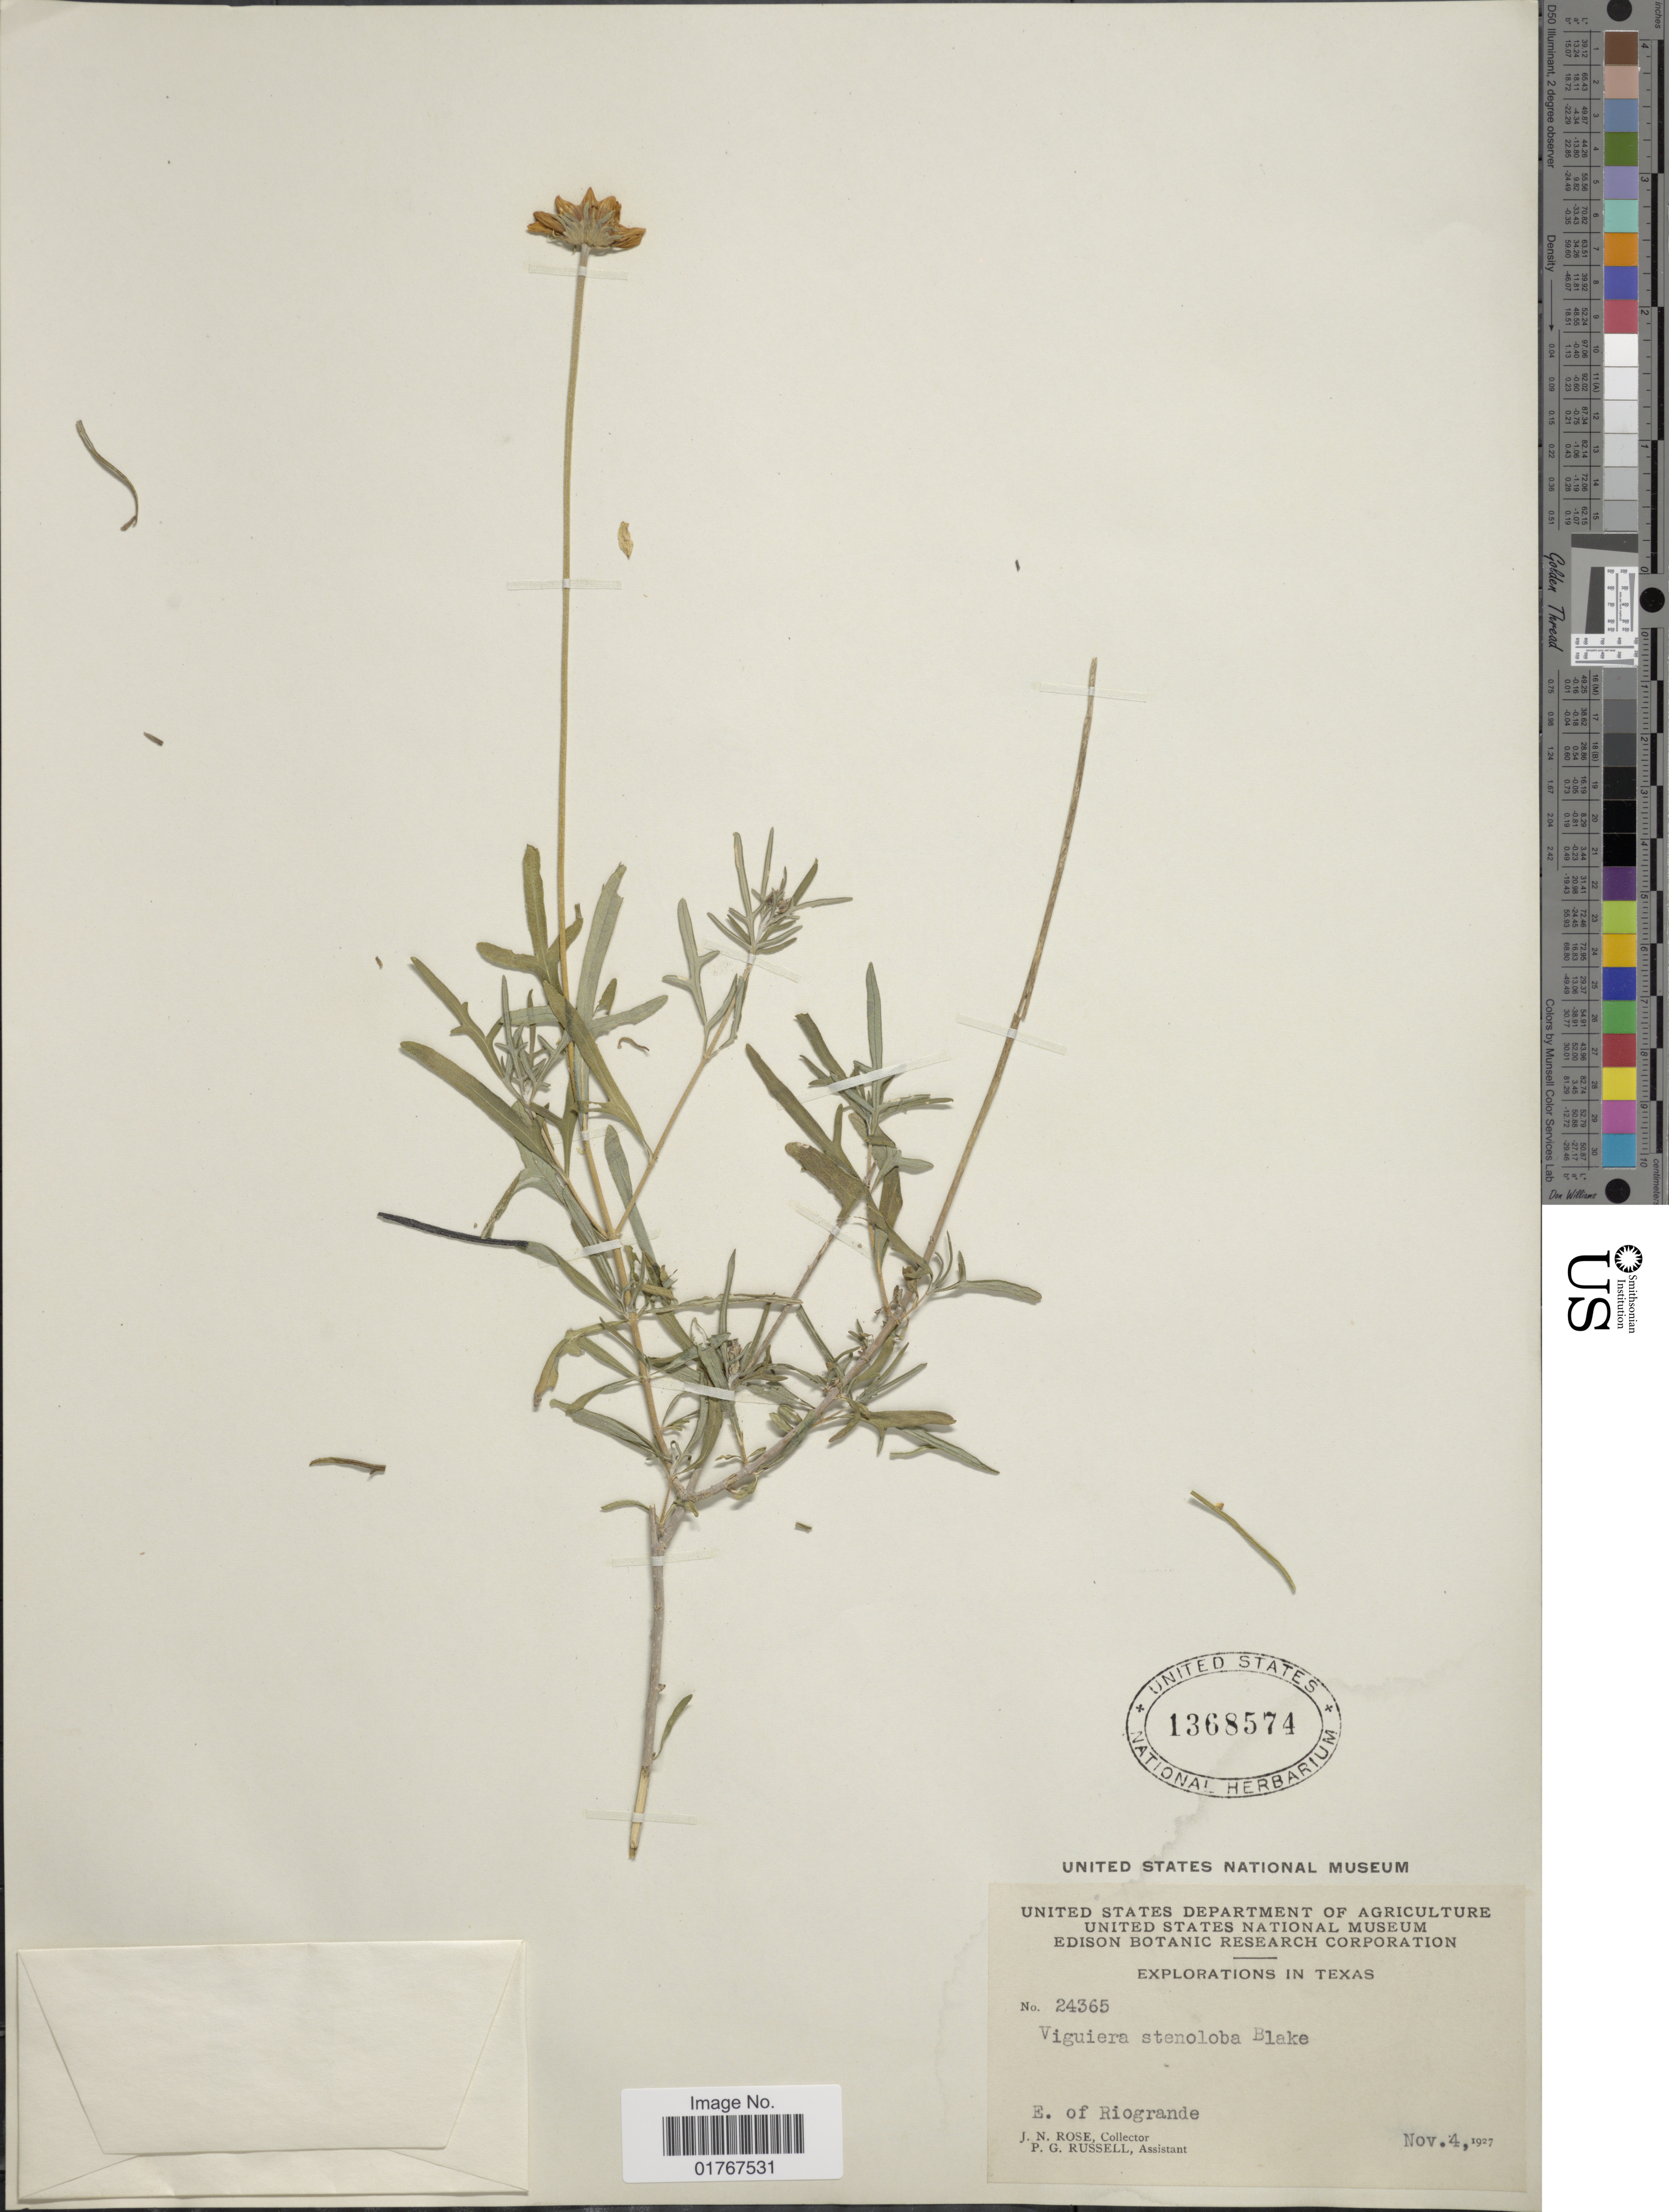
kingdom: Plantae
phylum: Tracheophyta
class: Magnoliopsida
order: Asterales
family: Asteraceae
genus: Viguiera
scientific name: Viguiera stenoloba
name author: S.F. Blake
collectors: J. N. Rose & P. G. Russell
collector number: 24365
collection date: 1927-11-04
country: United States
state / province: Texas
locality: E of Riogrande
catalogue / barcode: US 1368574